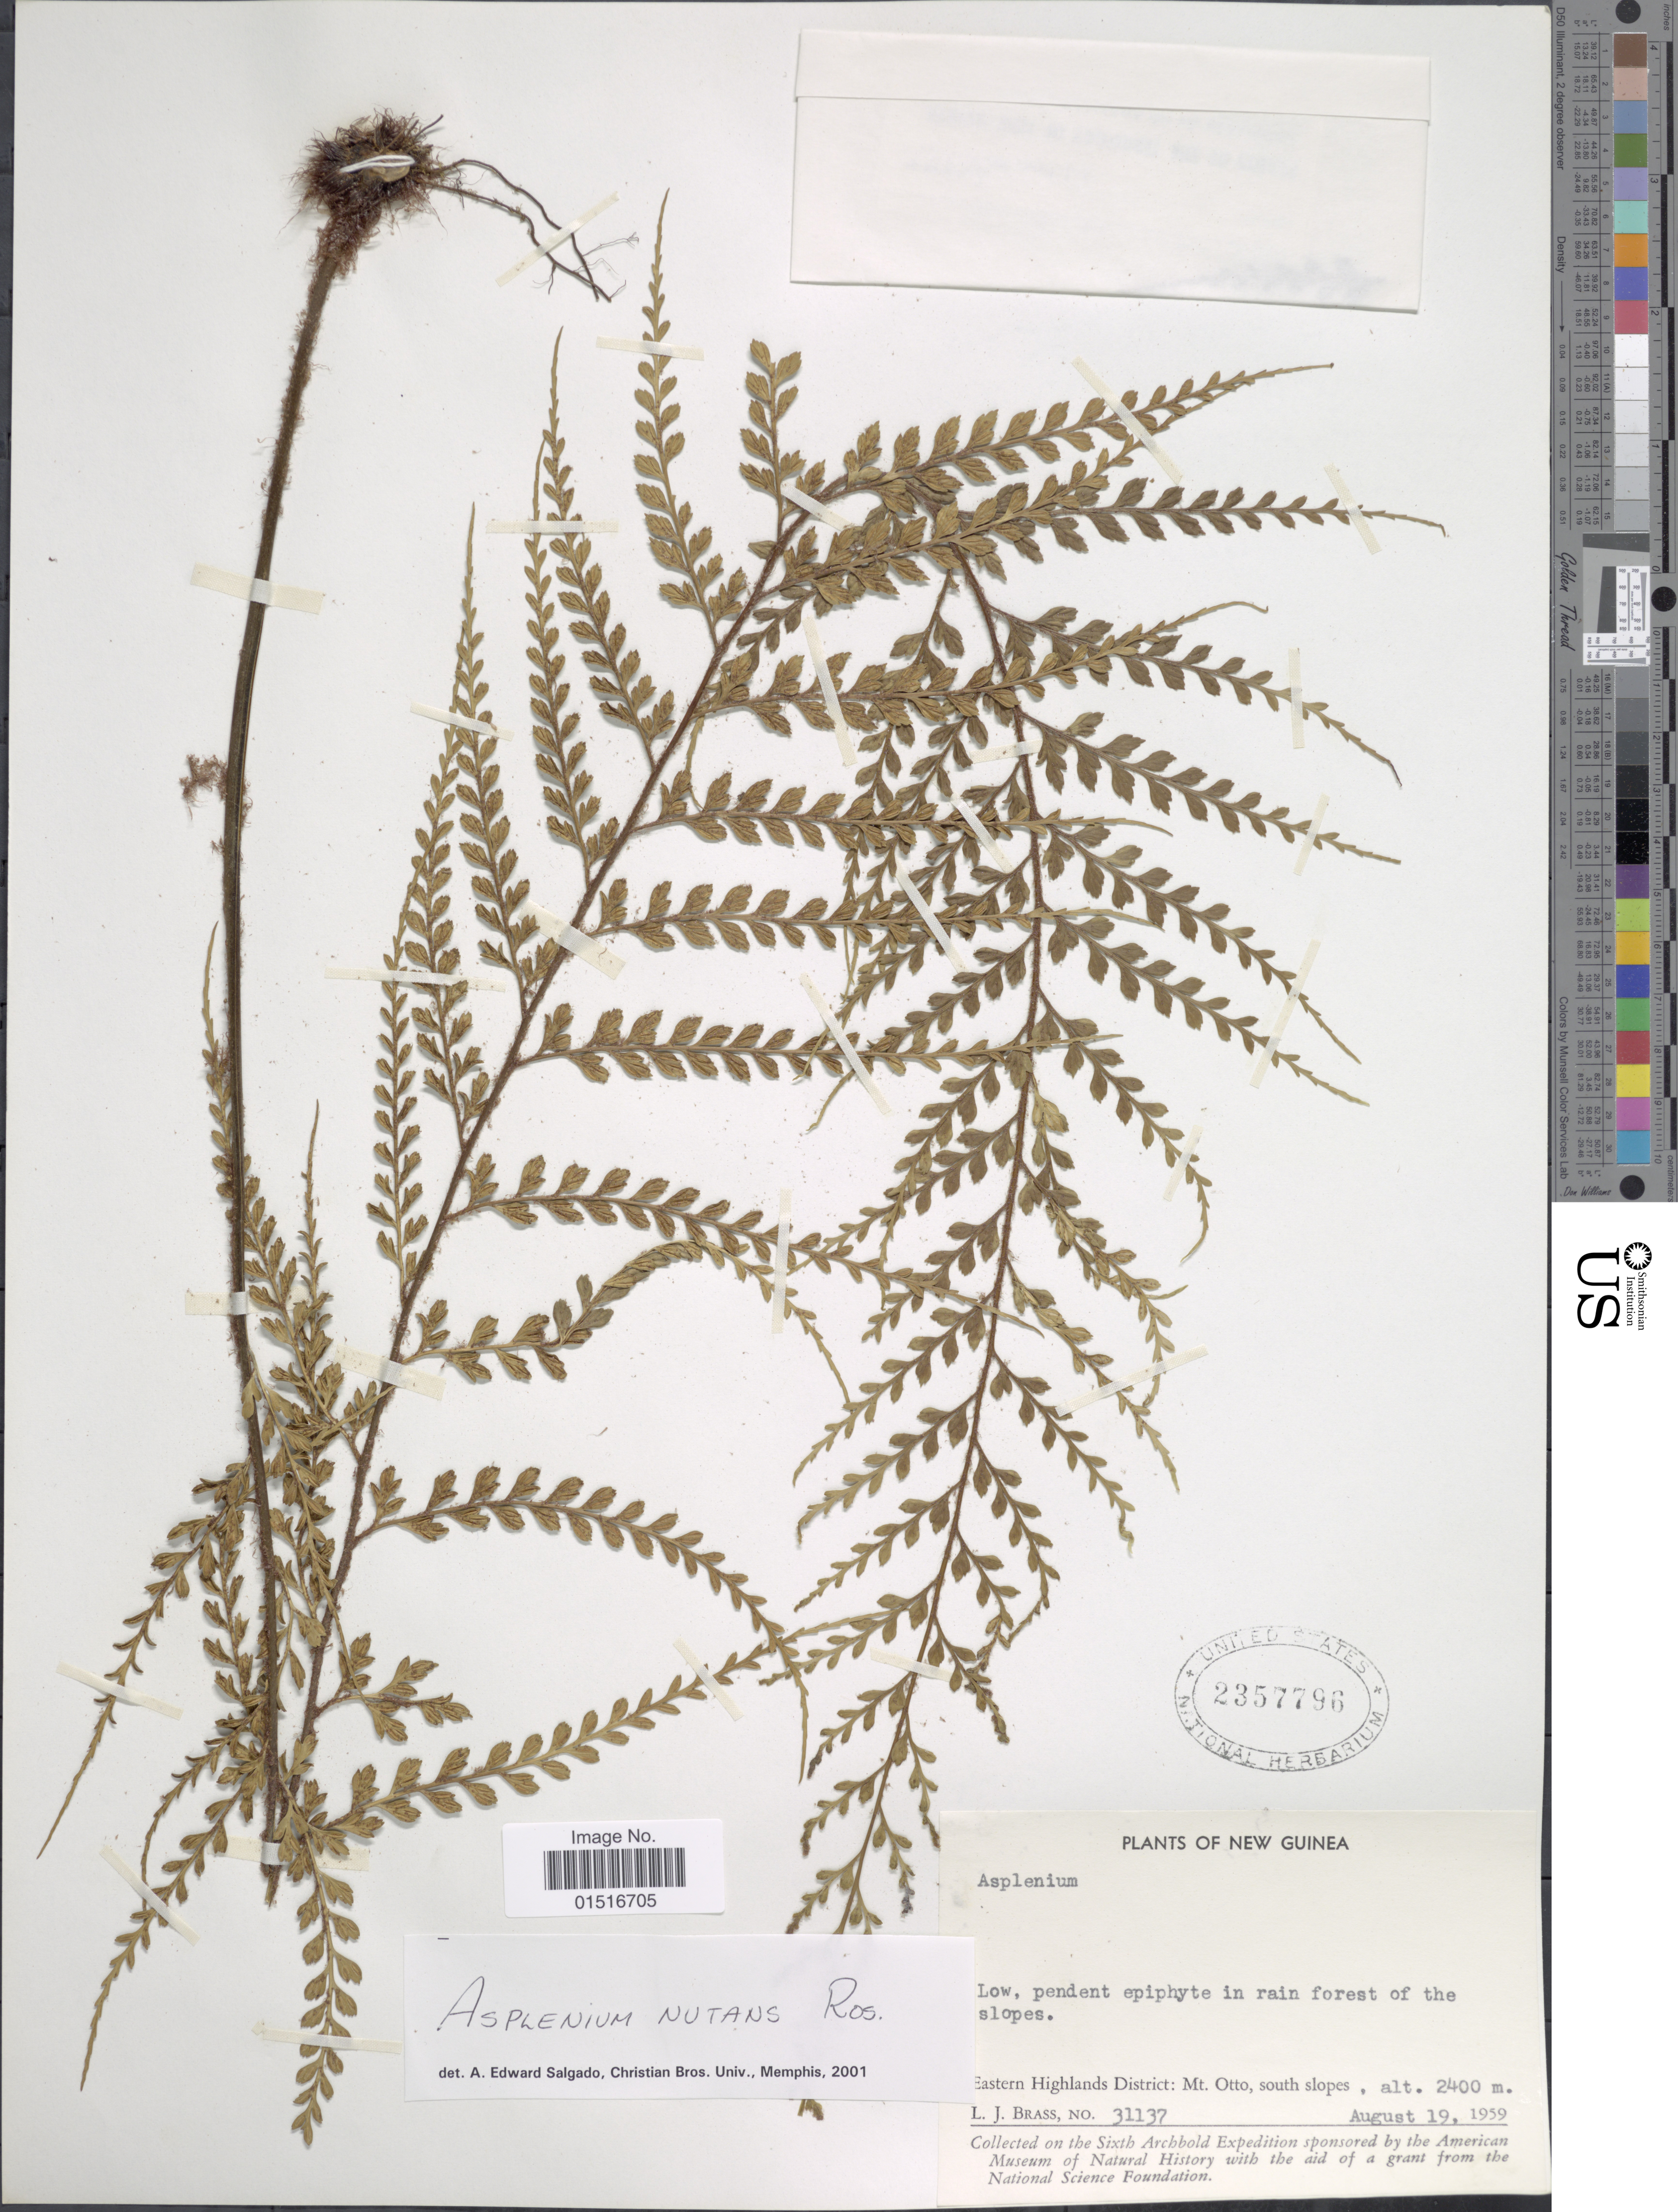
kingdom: Plantae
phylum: Tracheophyta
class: Polypodiopsida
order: Polypodiales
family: Aspleniaceae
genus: Asplenium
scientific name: Asplenium nutans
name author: Rosenst.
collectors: L. J. Brass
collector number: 31137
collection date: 1959-08-19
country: Papua New Guinea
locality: New Guinea. Eastern Highlands District: Mt. Otto, south slopes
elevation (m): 2400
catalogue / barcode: US 2357796